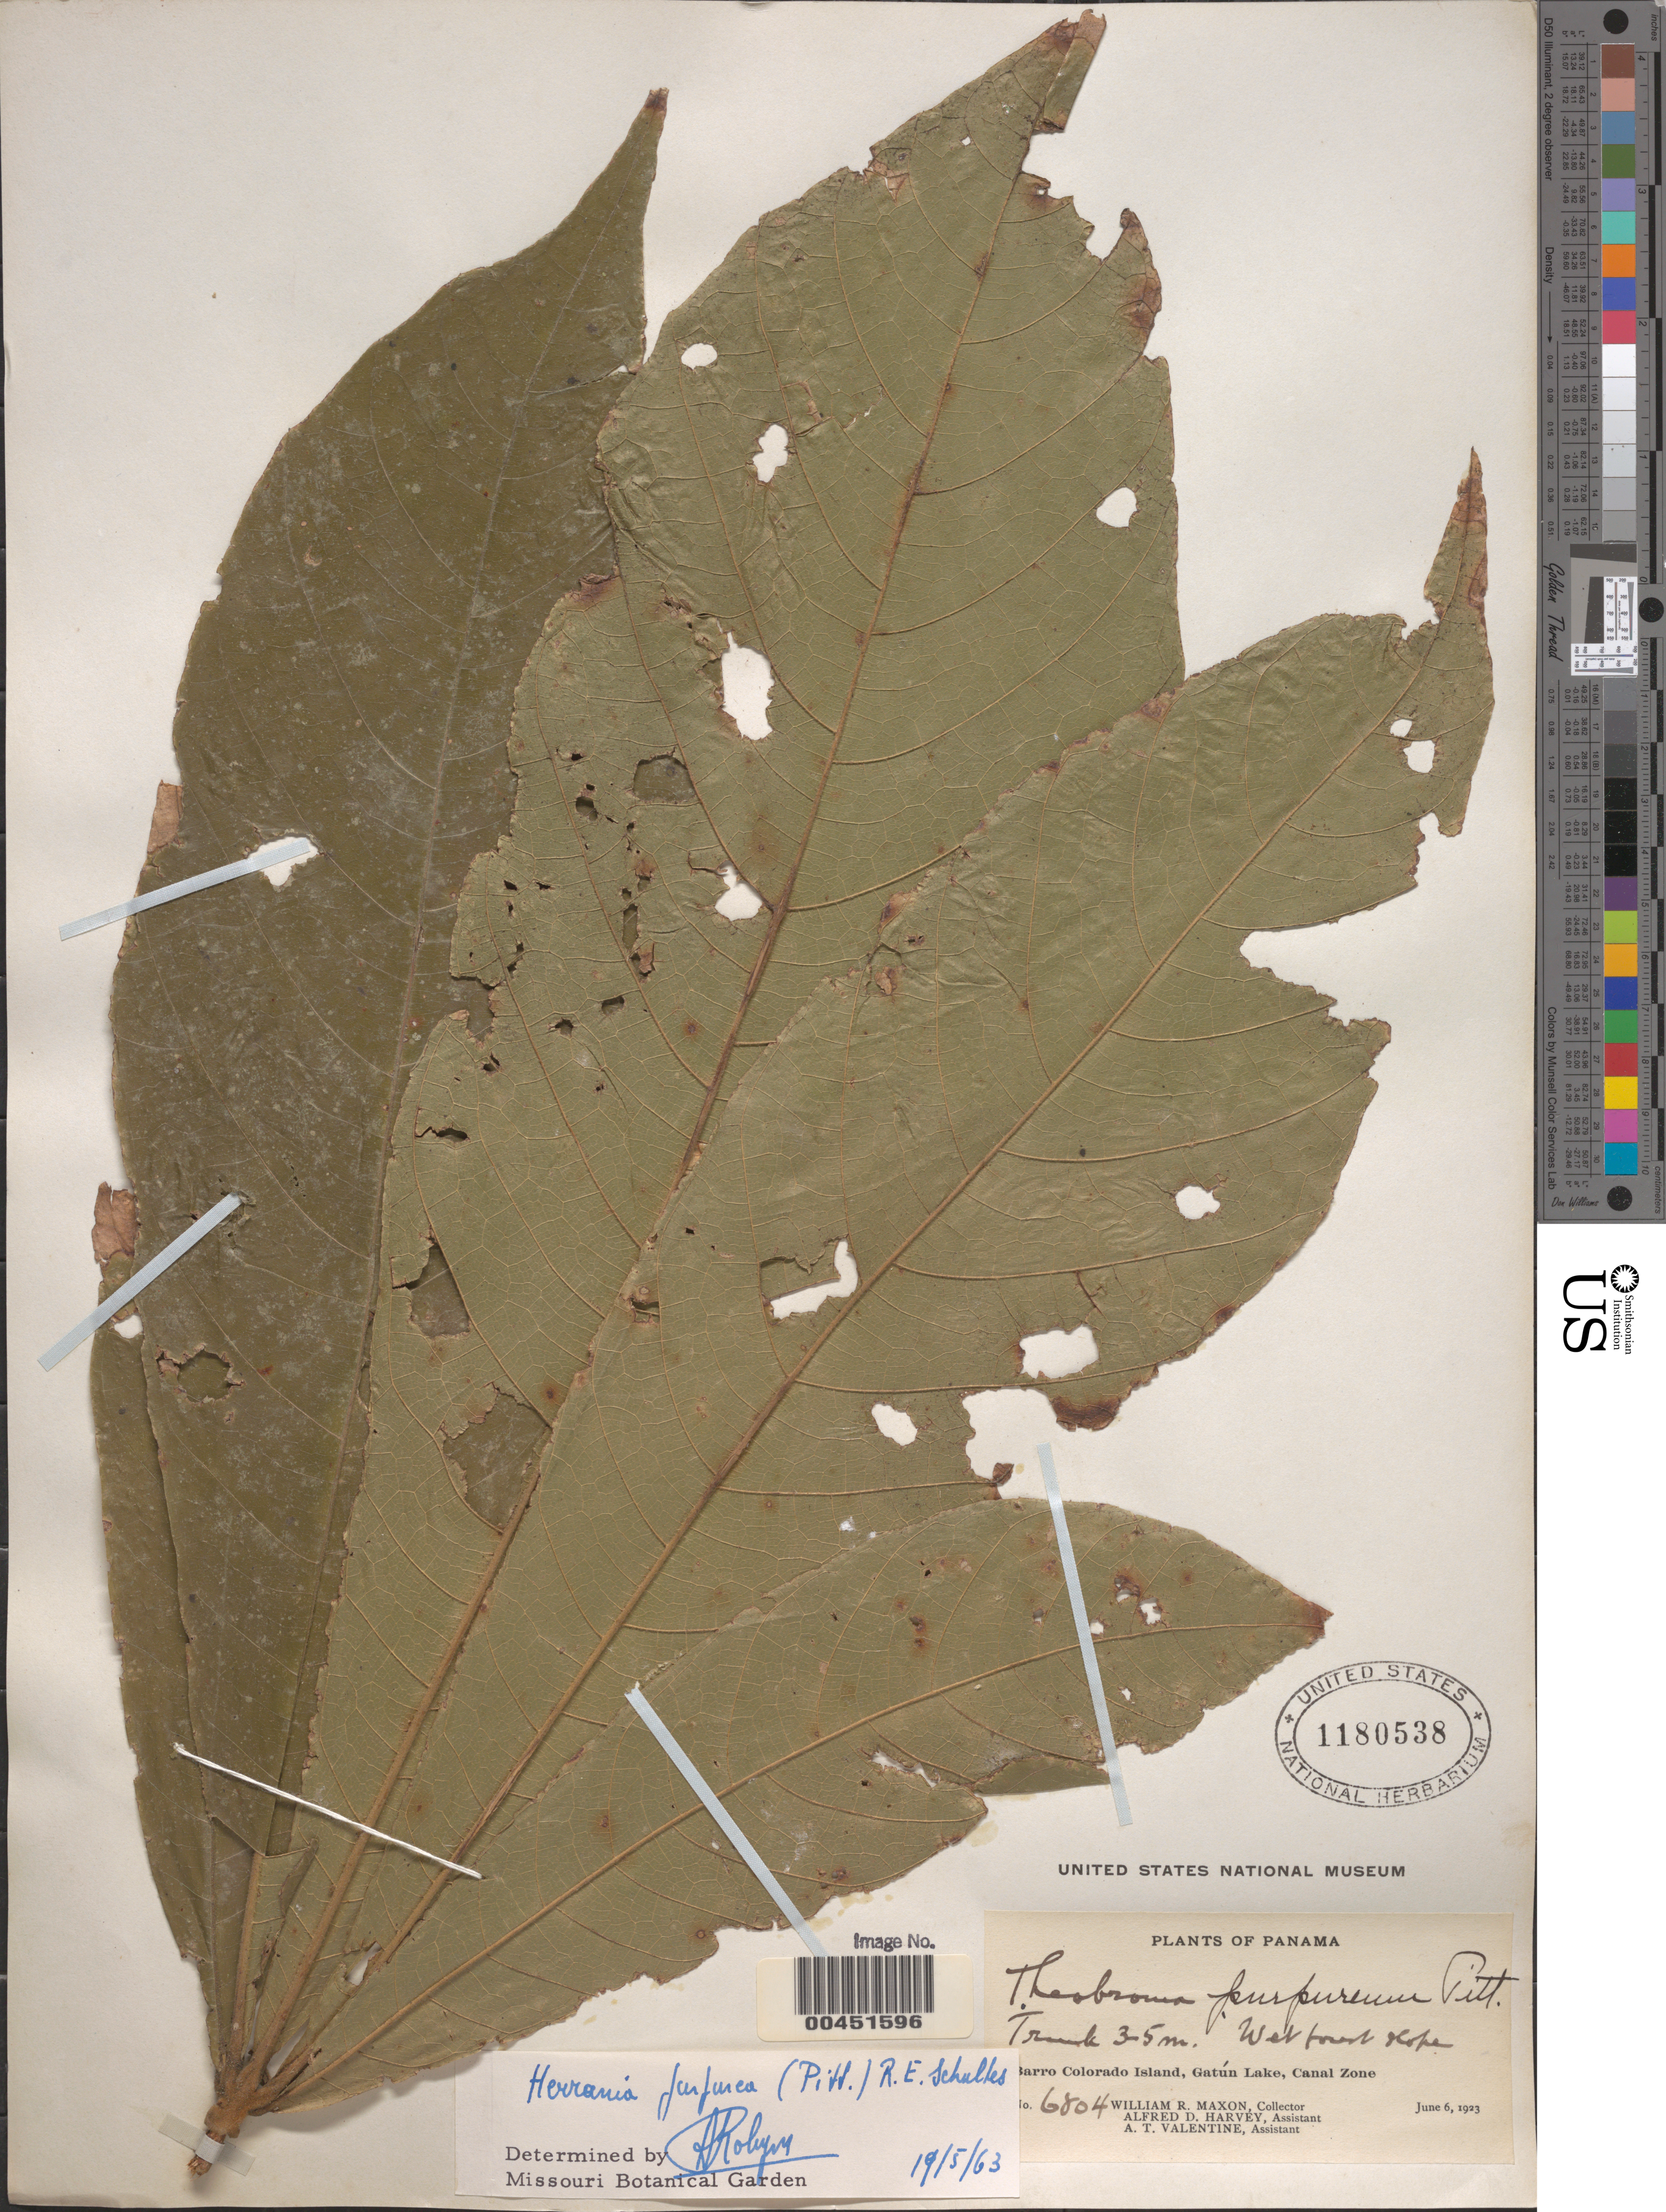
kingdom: Plantae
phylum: Tracheophyta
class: Magnoliopsida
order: Malvales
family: Malvaceae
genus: Theobroma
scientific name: Theobroma purpureum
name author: Pittier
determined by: Dorr, L. J., (BOT), Smithsonian Institution - National Museum of Natural History (UNITED STATES)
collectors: W. R. Maxon, A. D. Harvey & A. Valentine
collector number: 6804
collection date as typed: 06 Jun 1923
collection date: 1923-06-06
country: Panama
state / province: Panamá Oeste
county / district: Canal Zone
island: Barro Colorado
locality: Gatun Lake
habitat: wet forest slope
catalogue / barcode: US 1180538